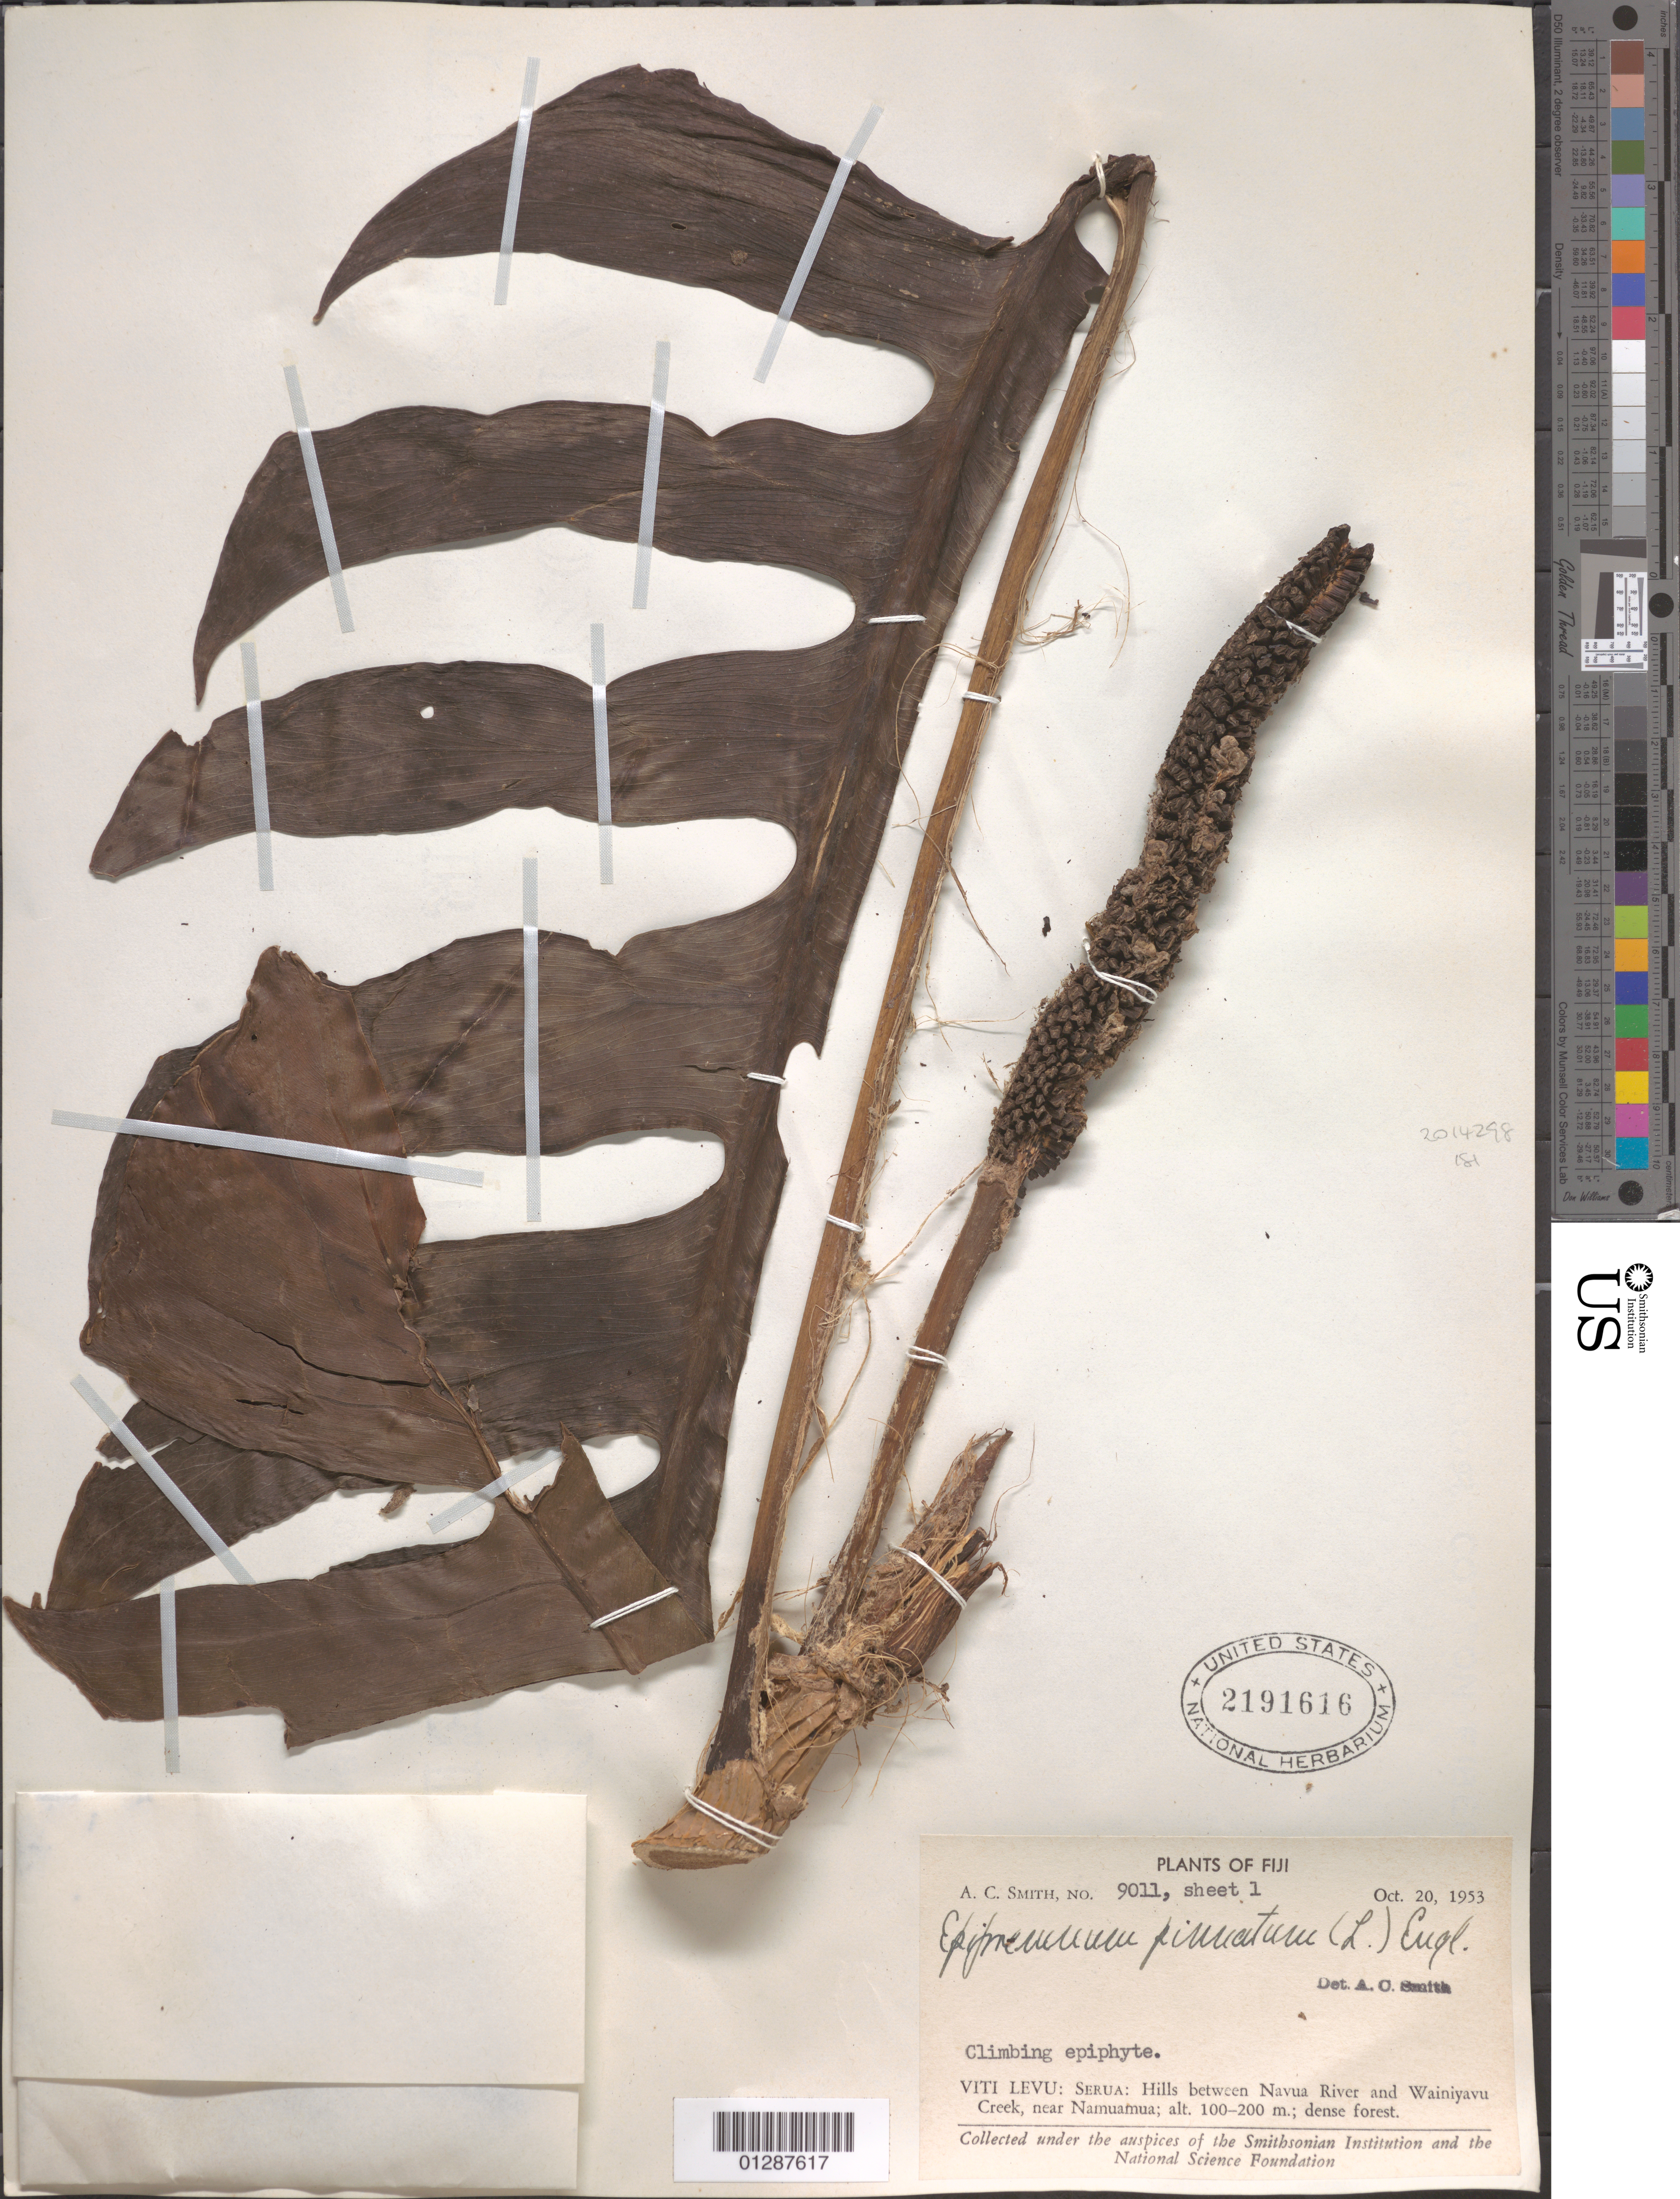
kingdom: Plantae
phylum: Tracheophyta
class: Liliopsida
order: Alismatales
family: Araceae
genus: Epipremnum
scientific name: Epipremnum pinnatum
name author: (L.) Engl.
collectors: A. C. Smith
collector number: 9011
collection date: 1953-10-20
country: Fiji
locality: Viti Levu: Hills between Navua River and Wainiyavu Creek, near Namuamua.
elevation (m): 100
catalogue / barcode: US 2191616